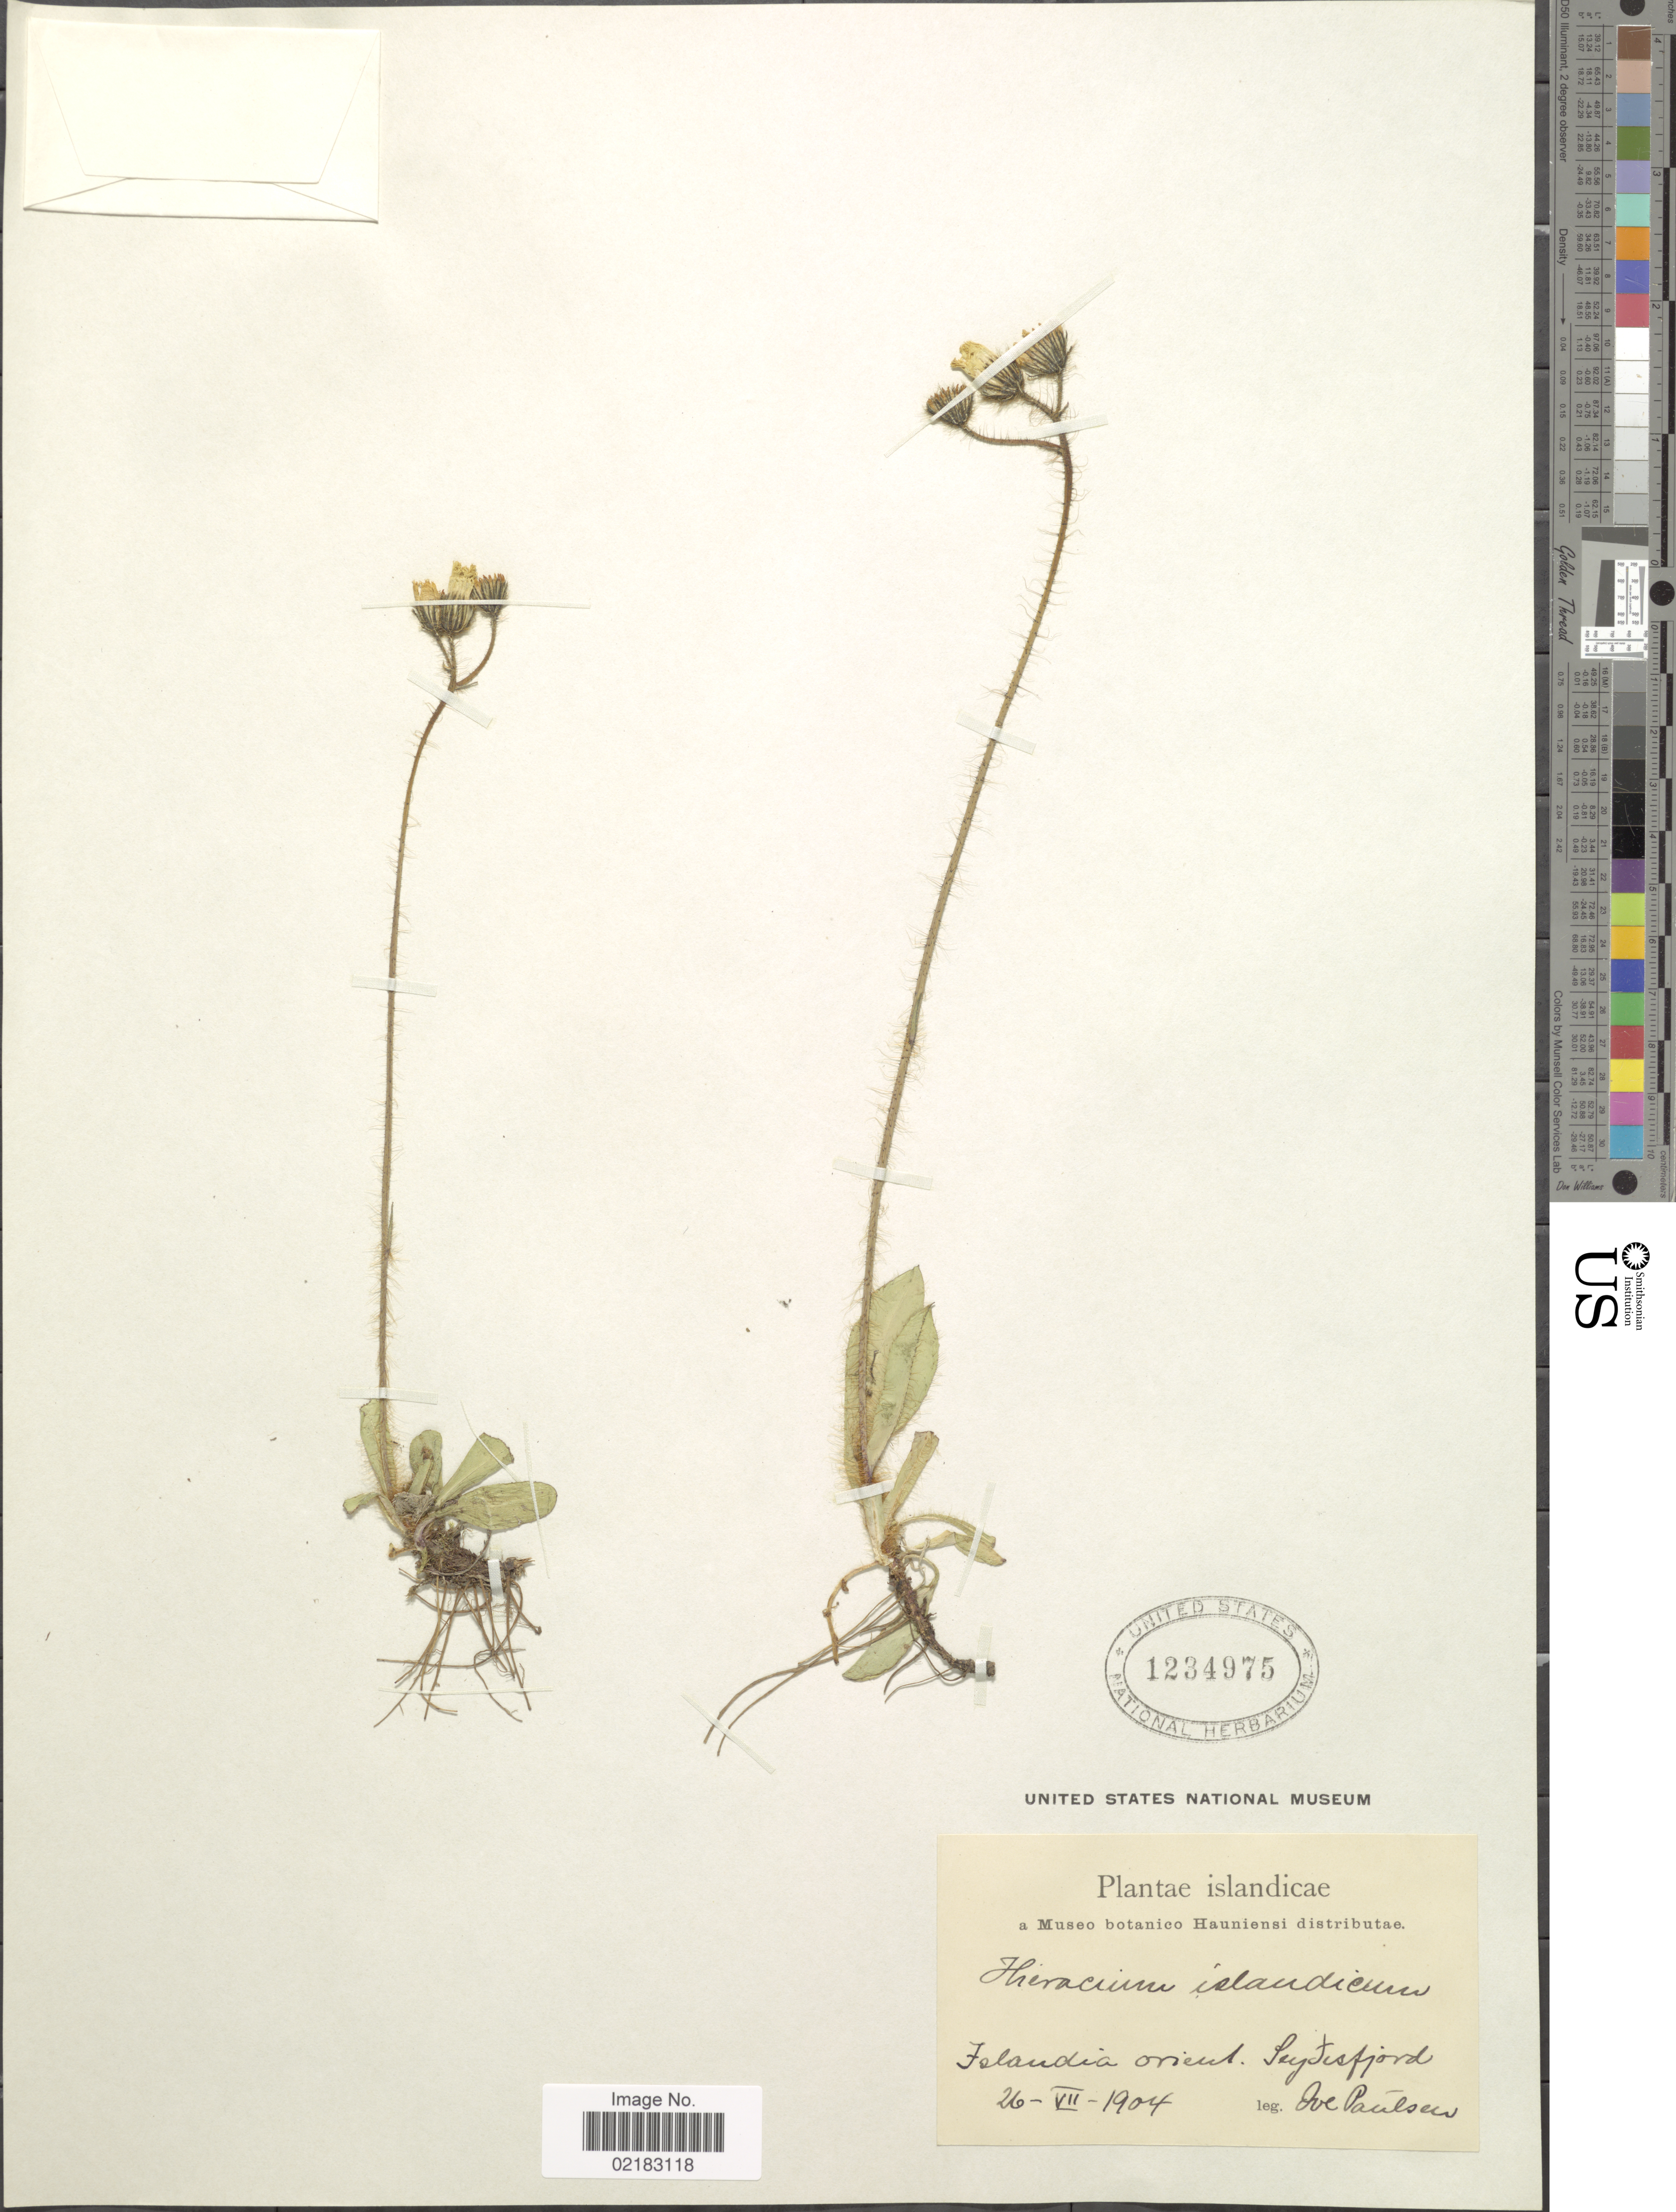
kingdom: Plantae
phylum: Tracheophyta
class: Magnoliopsida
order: Asterales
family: Asteraceae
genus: Hieracium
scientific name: Hieracium islandicum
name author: (Lange) Dahlst.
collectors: O. Paulsen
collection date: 1904-07-26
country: Iceland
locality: Islandia orient. Seyðisfjörð.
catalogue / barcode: US 1234975